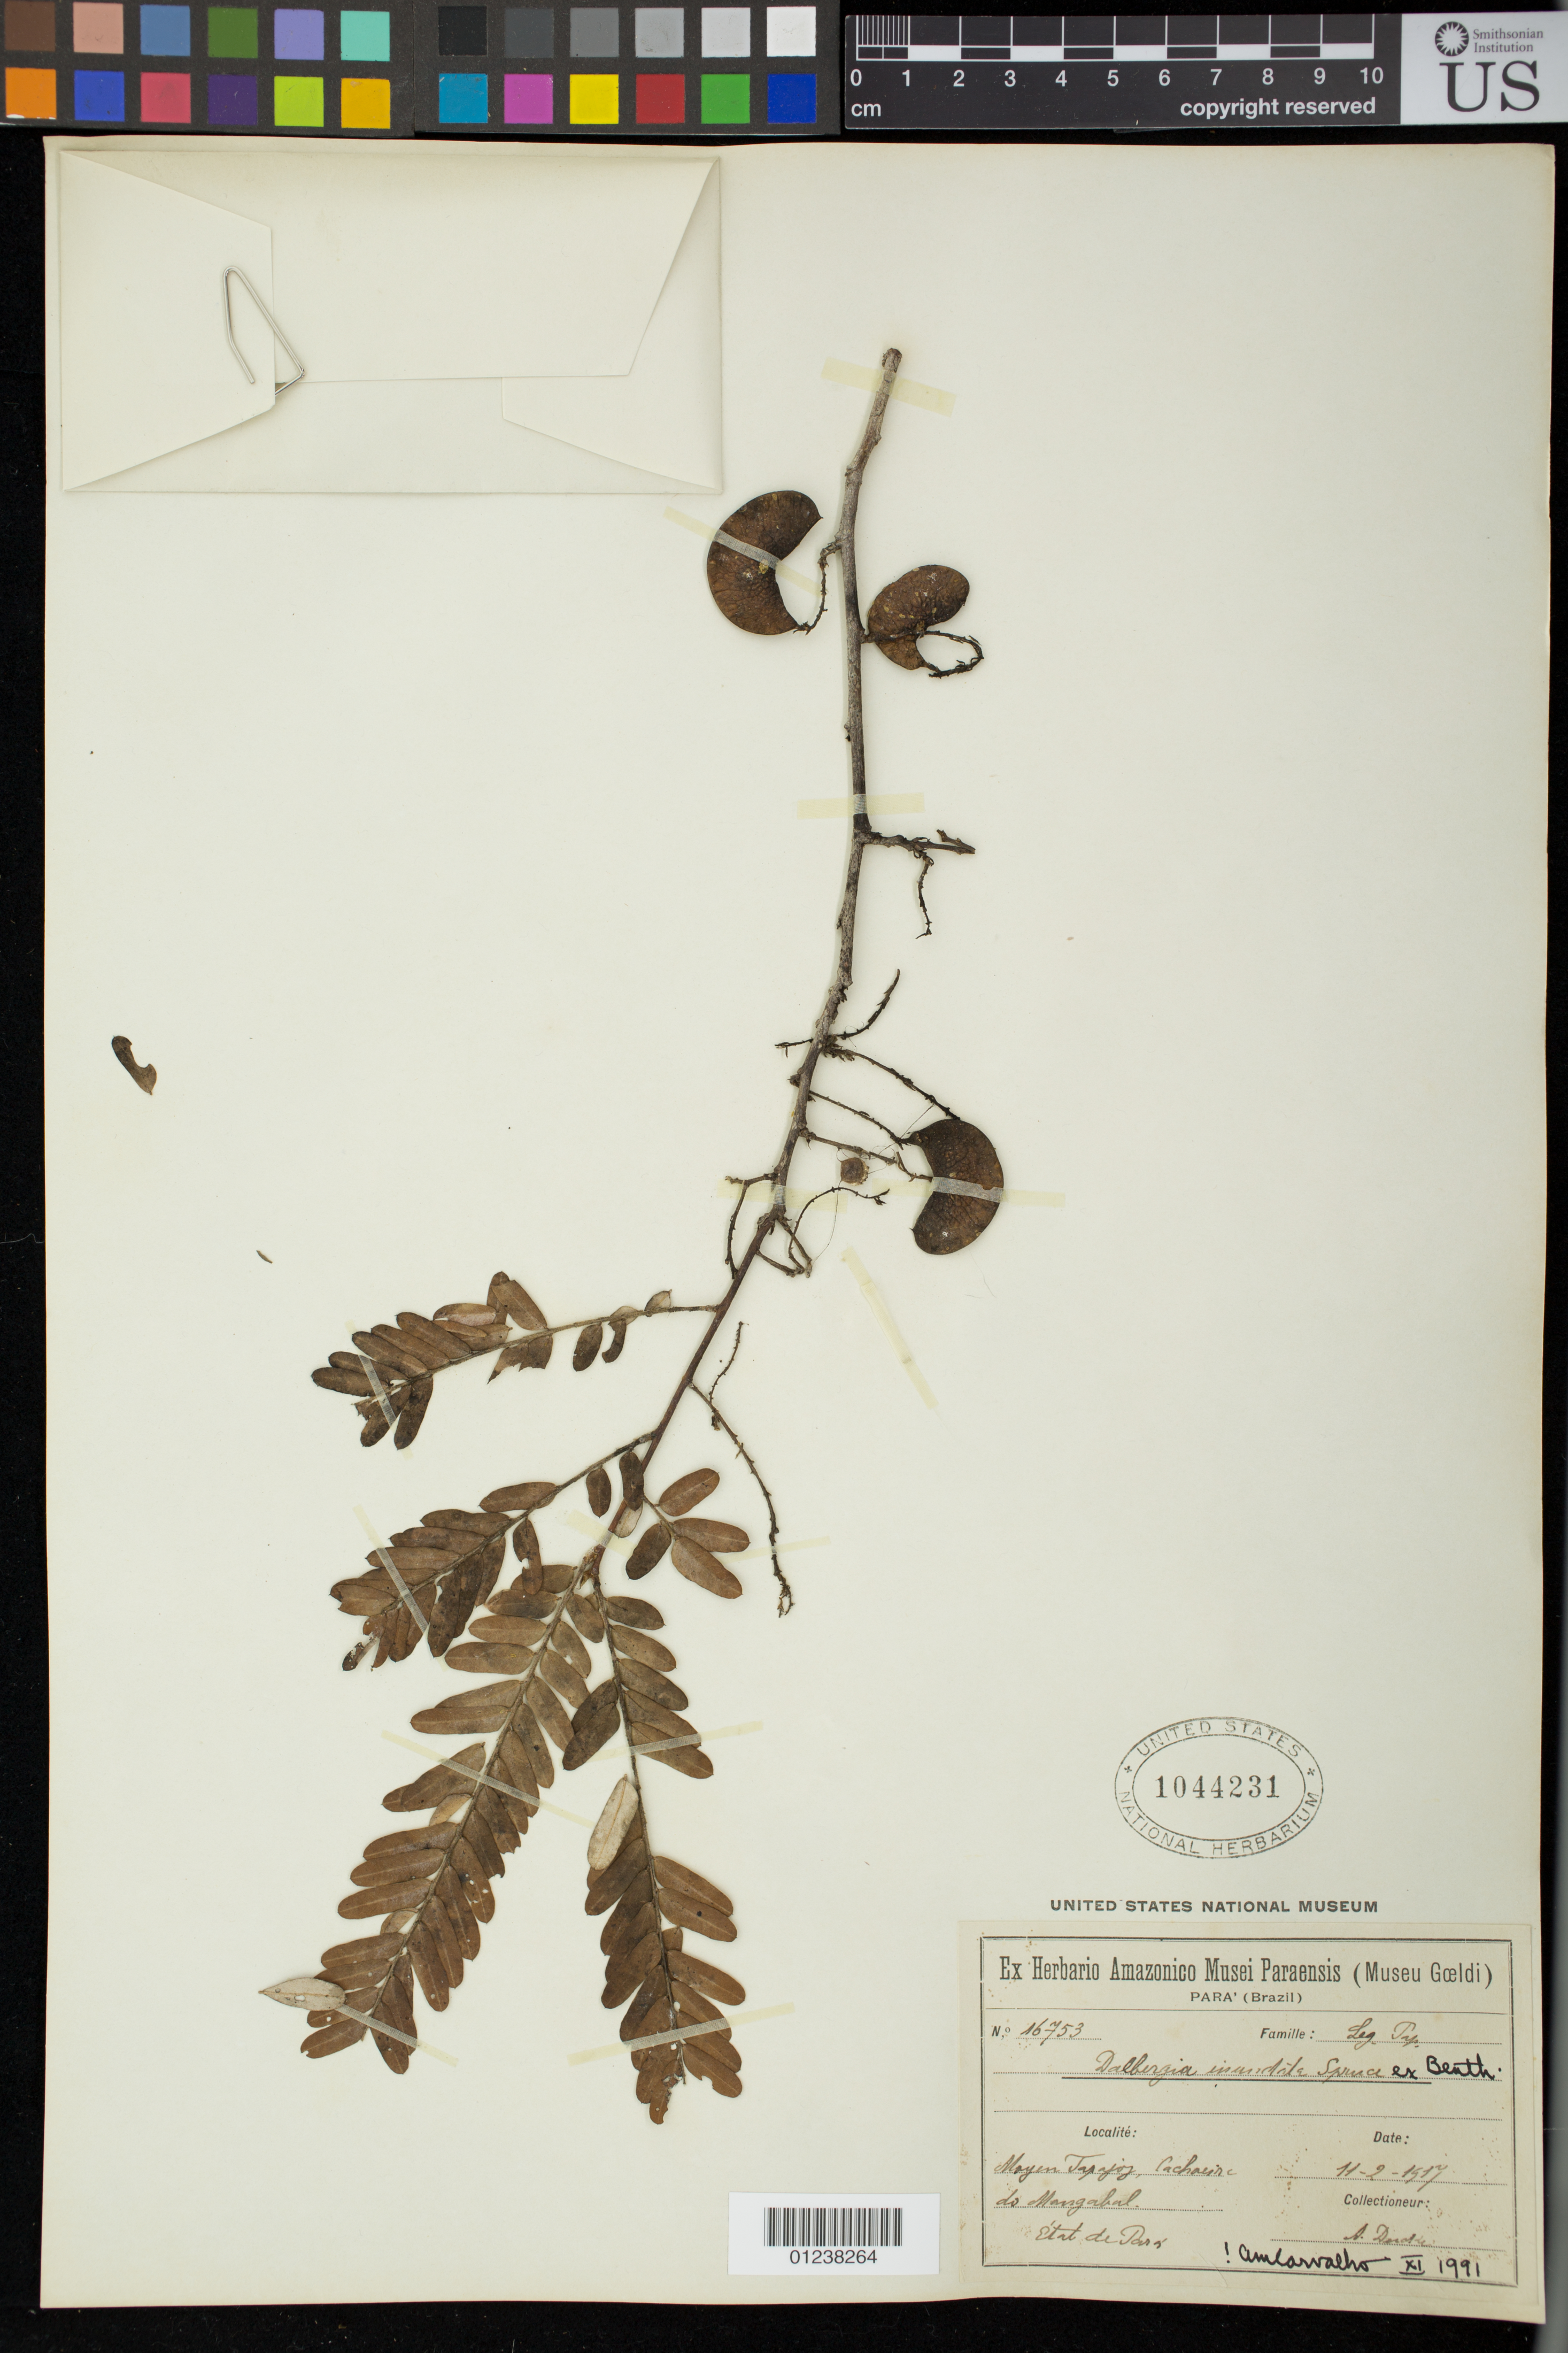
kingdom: Plantae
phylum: Tracheophyta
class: Magnoliopsida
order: Fabales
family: Fabaceae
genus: Dalbergia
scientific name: Dalbergia inundata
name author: Benth.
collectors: A. Ducke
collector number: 16753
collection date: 1917-02-11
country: Brazil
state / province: Para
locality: Moyen Tapajoz, Cachoeira do Mangabal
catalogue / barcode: US 1044231